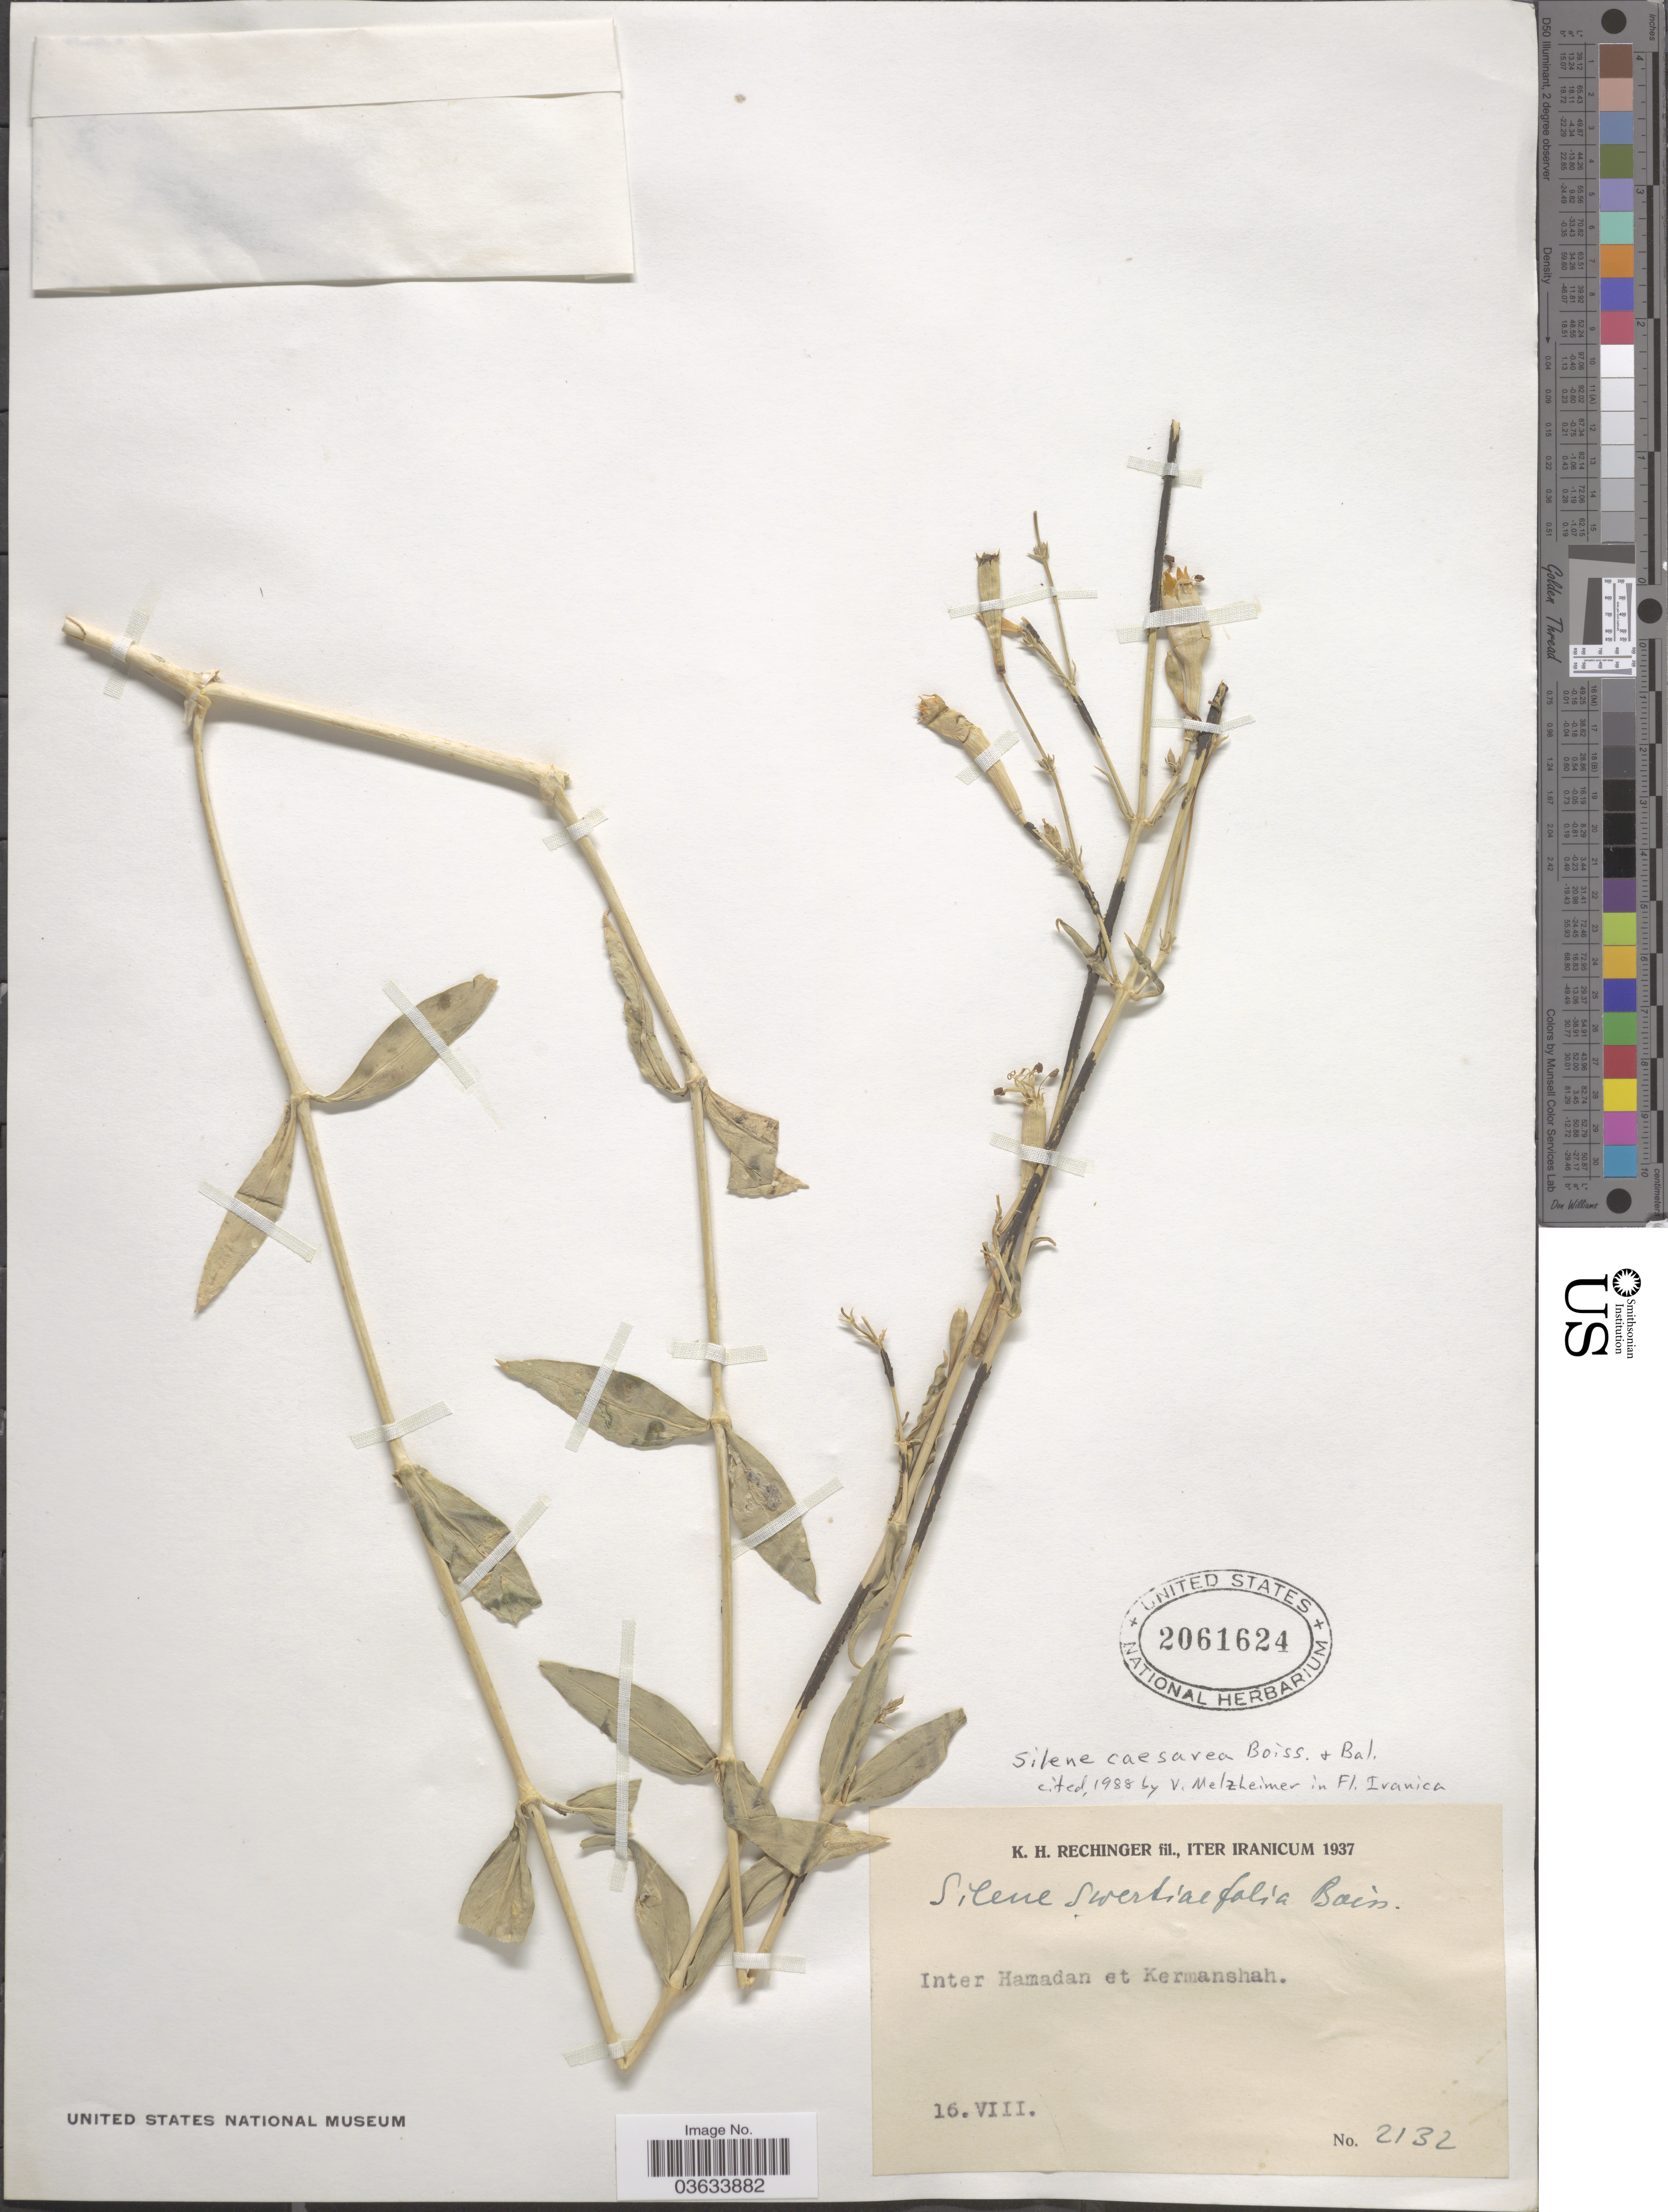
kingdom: Plantae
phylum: Tracheophyta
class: Magnoliopsida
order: Caryophyllales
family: Caryophyllaceae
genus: Silene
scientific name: Silene caesarea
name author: Boiss. & Balansa in Boiss.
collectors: K. H. Rechinger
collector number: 2132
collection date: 1937-08-16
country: Iran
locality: Inter Hamadan et Kermanshah.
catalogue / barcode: US 2061624